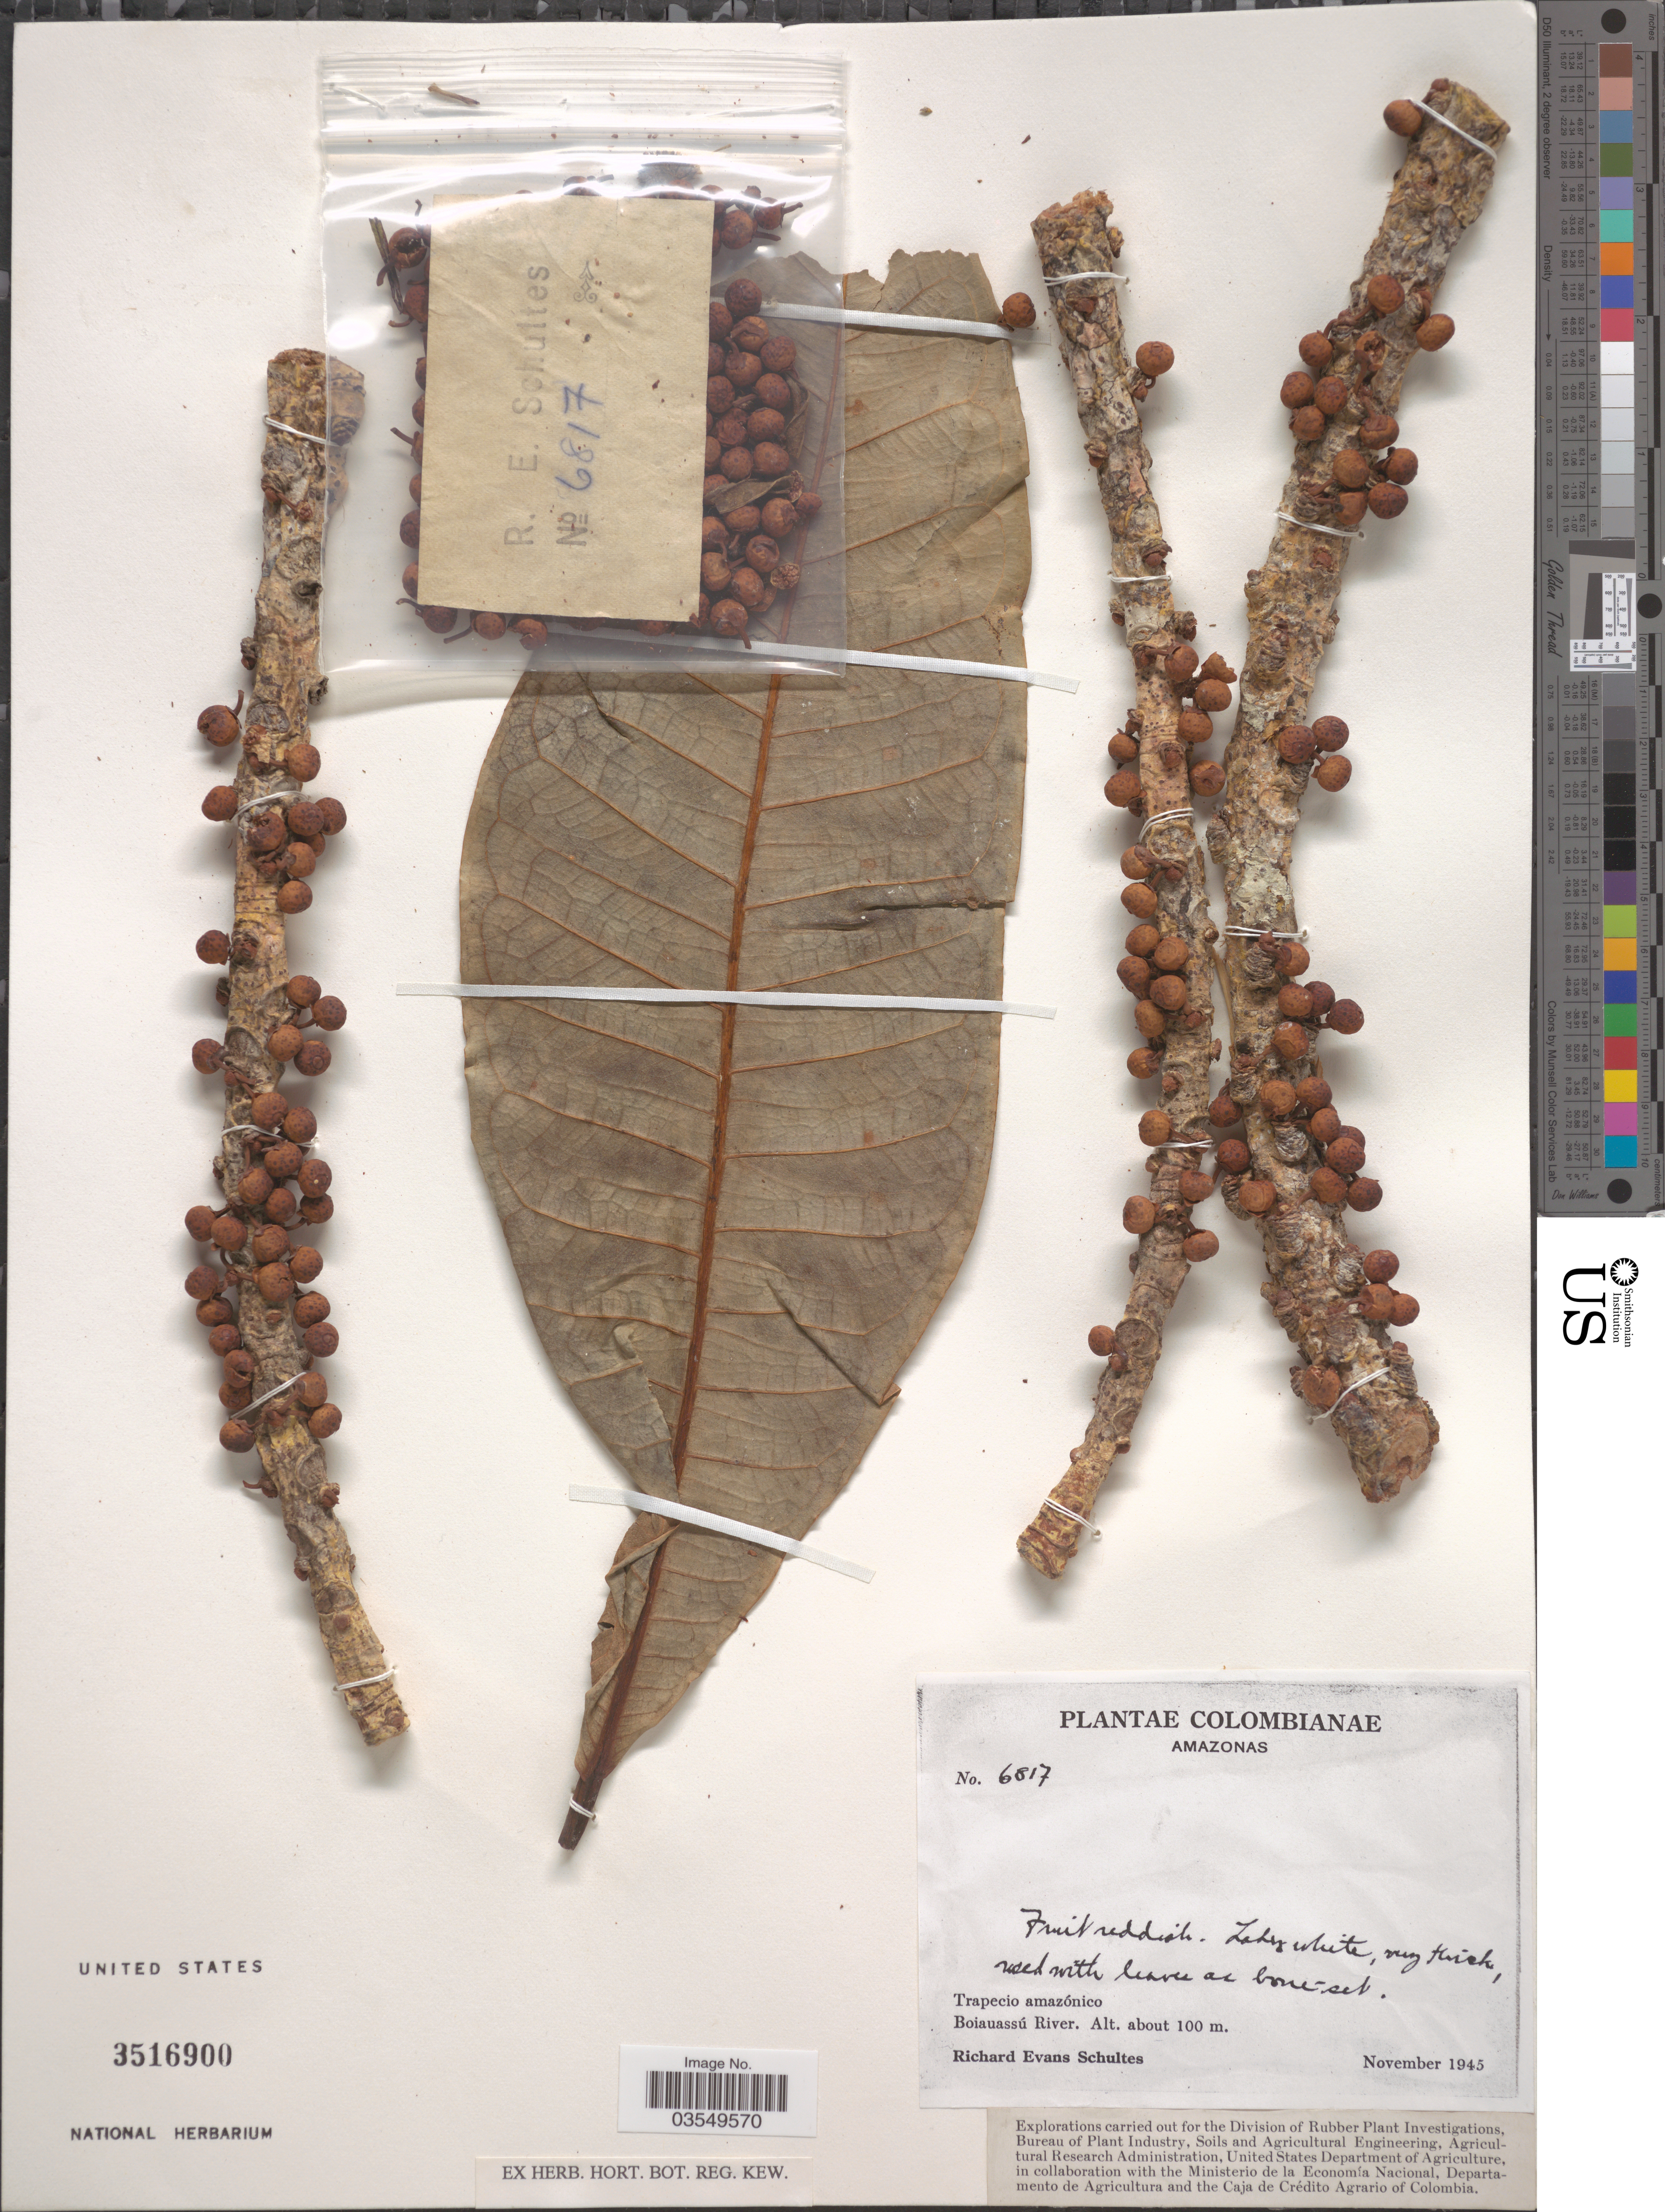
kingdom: Plantae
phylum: Tracheophyta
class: Magnoliopsida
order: Rosales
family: Moraceae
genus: Ficus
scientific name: Ficus longifolia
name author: Schott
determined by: Mitidieri, Nicole, (WIS), University of Wisconsin - Madison (UNITED STATES)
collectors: R. E. Schultes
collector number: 6817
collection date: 1945-11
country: Colombia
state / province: Amazônas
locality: Trapecio amazónico. Boiauassú River.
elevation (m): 100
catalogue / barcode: US 3516900